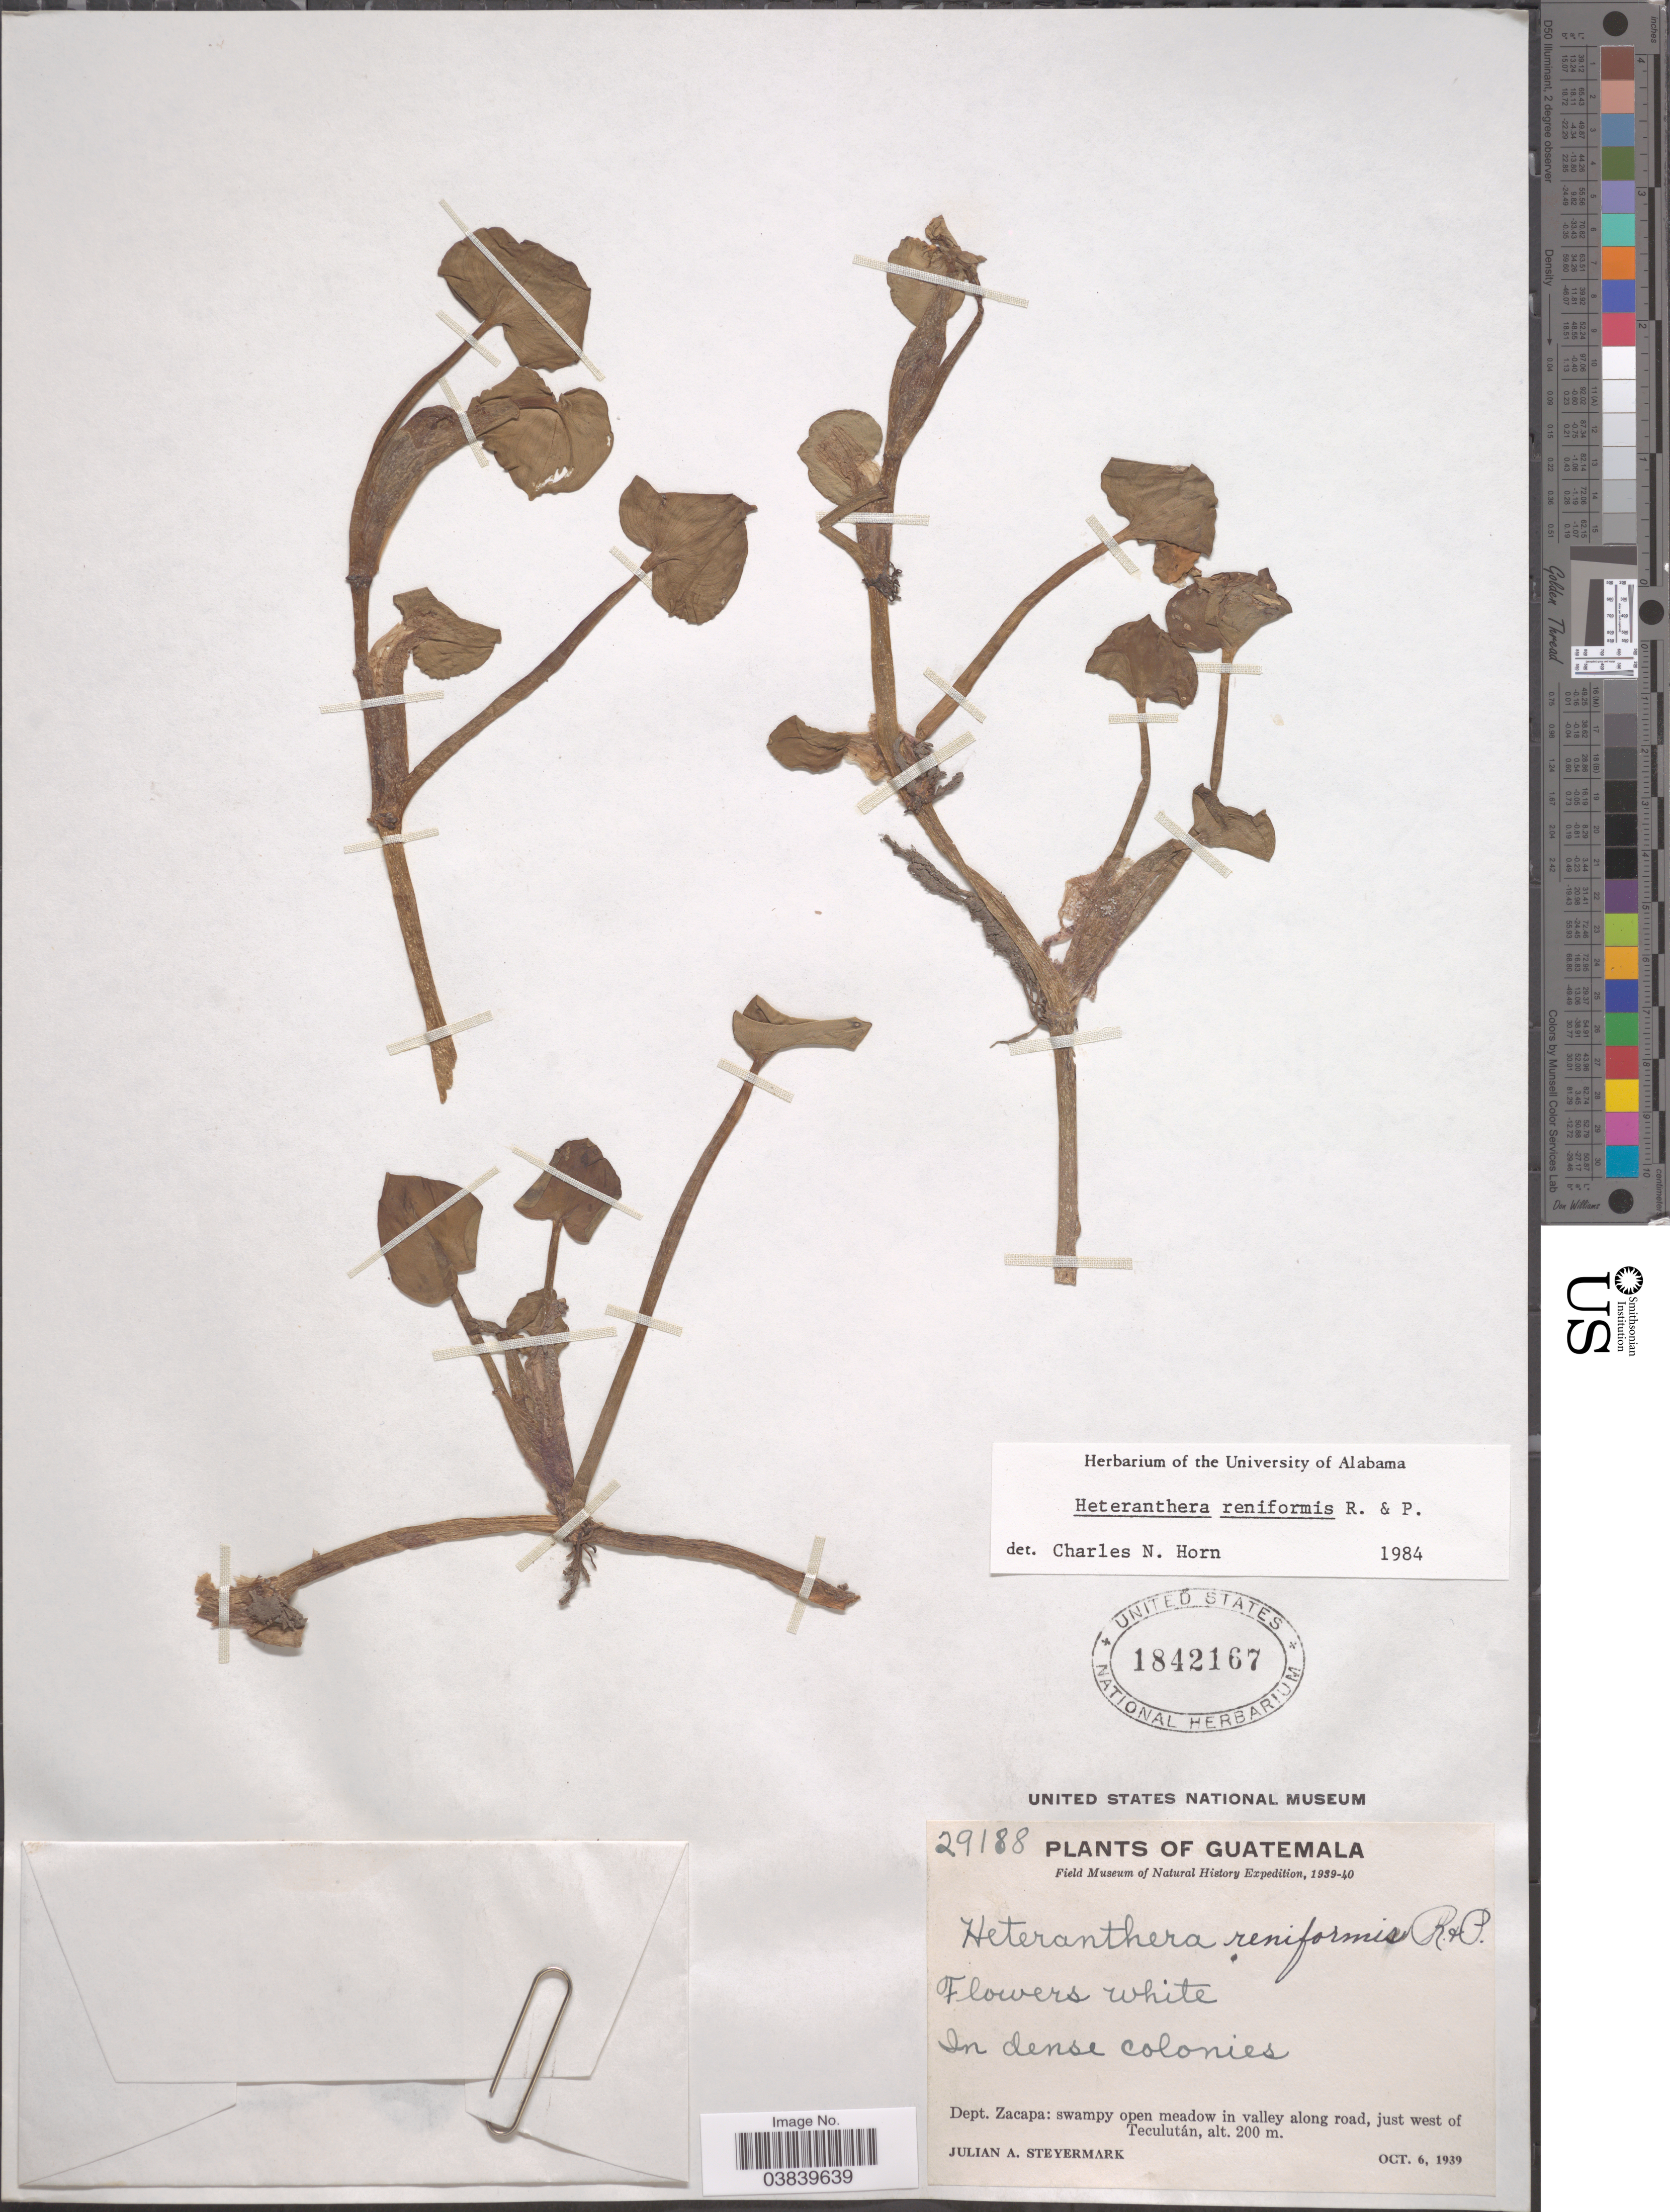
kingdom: Plantae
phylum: Tracheophyta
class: Liliopsida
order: Commelinales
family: Pontederiaceae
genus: Heteranthera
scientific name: Heteranthera reniformis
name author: Ruiz & Pav.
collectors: J. Steyermark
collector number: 29188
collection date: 1939-10-06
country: Guatemala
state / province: Zacapa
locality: Dept. Zacapa: swampy open meadow in valley along road, just west of Teculután.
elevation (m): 200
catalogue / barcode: US 1842167